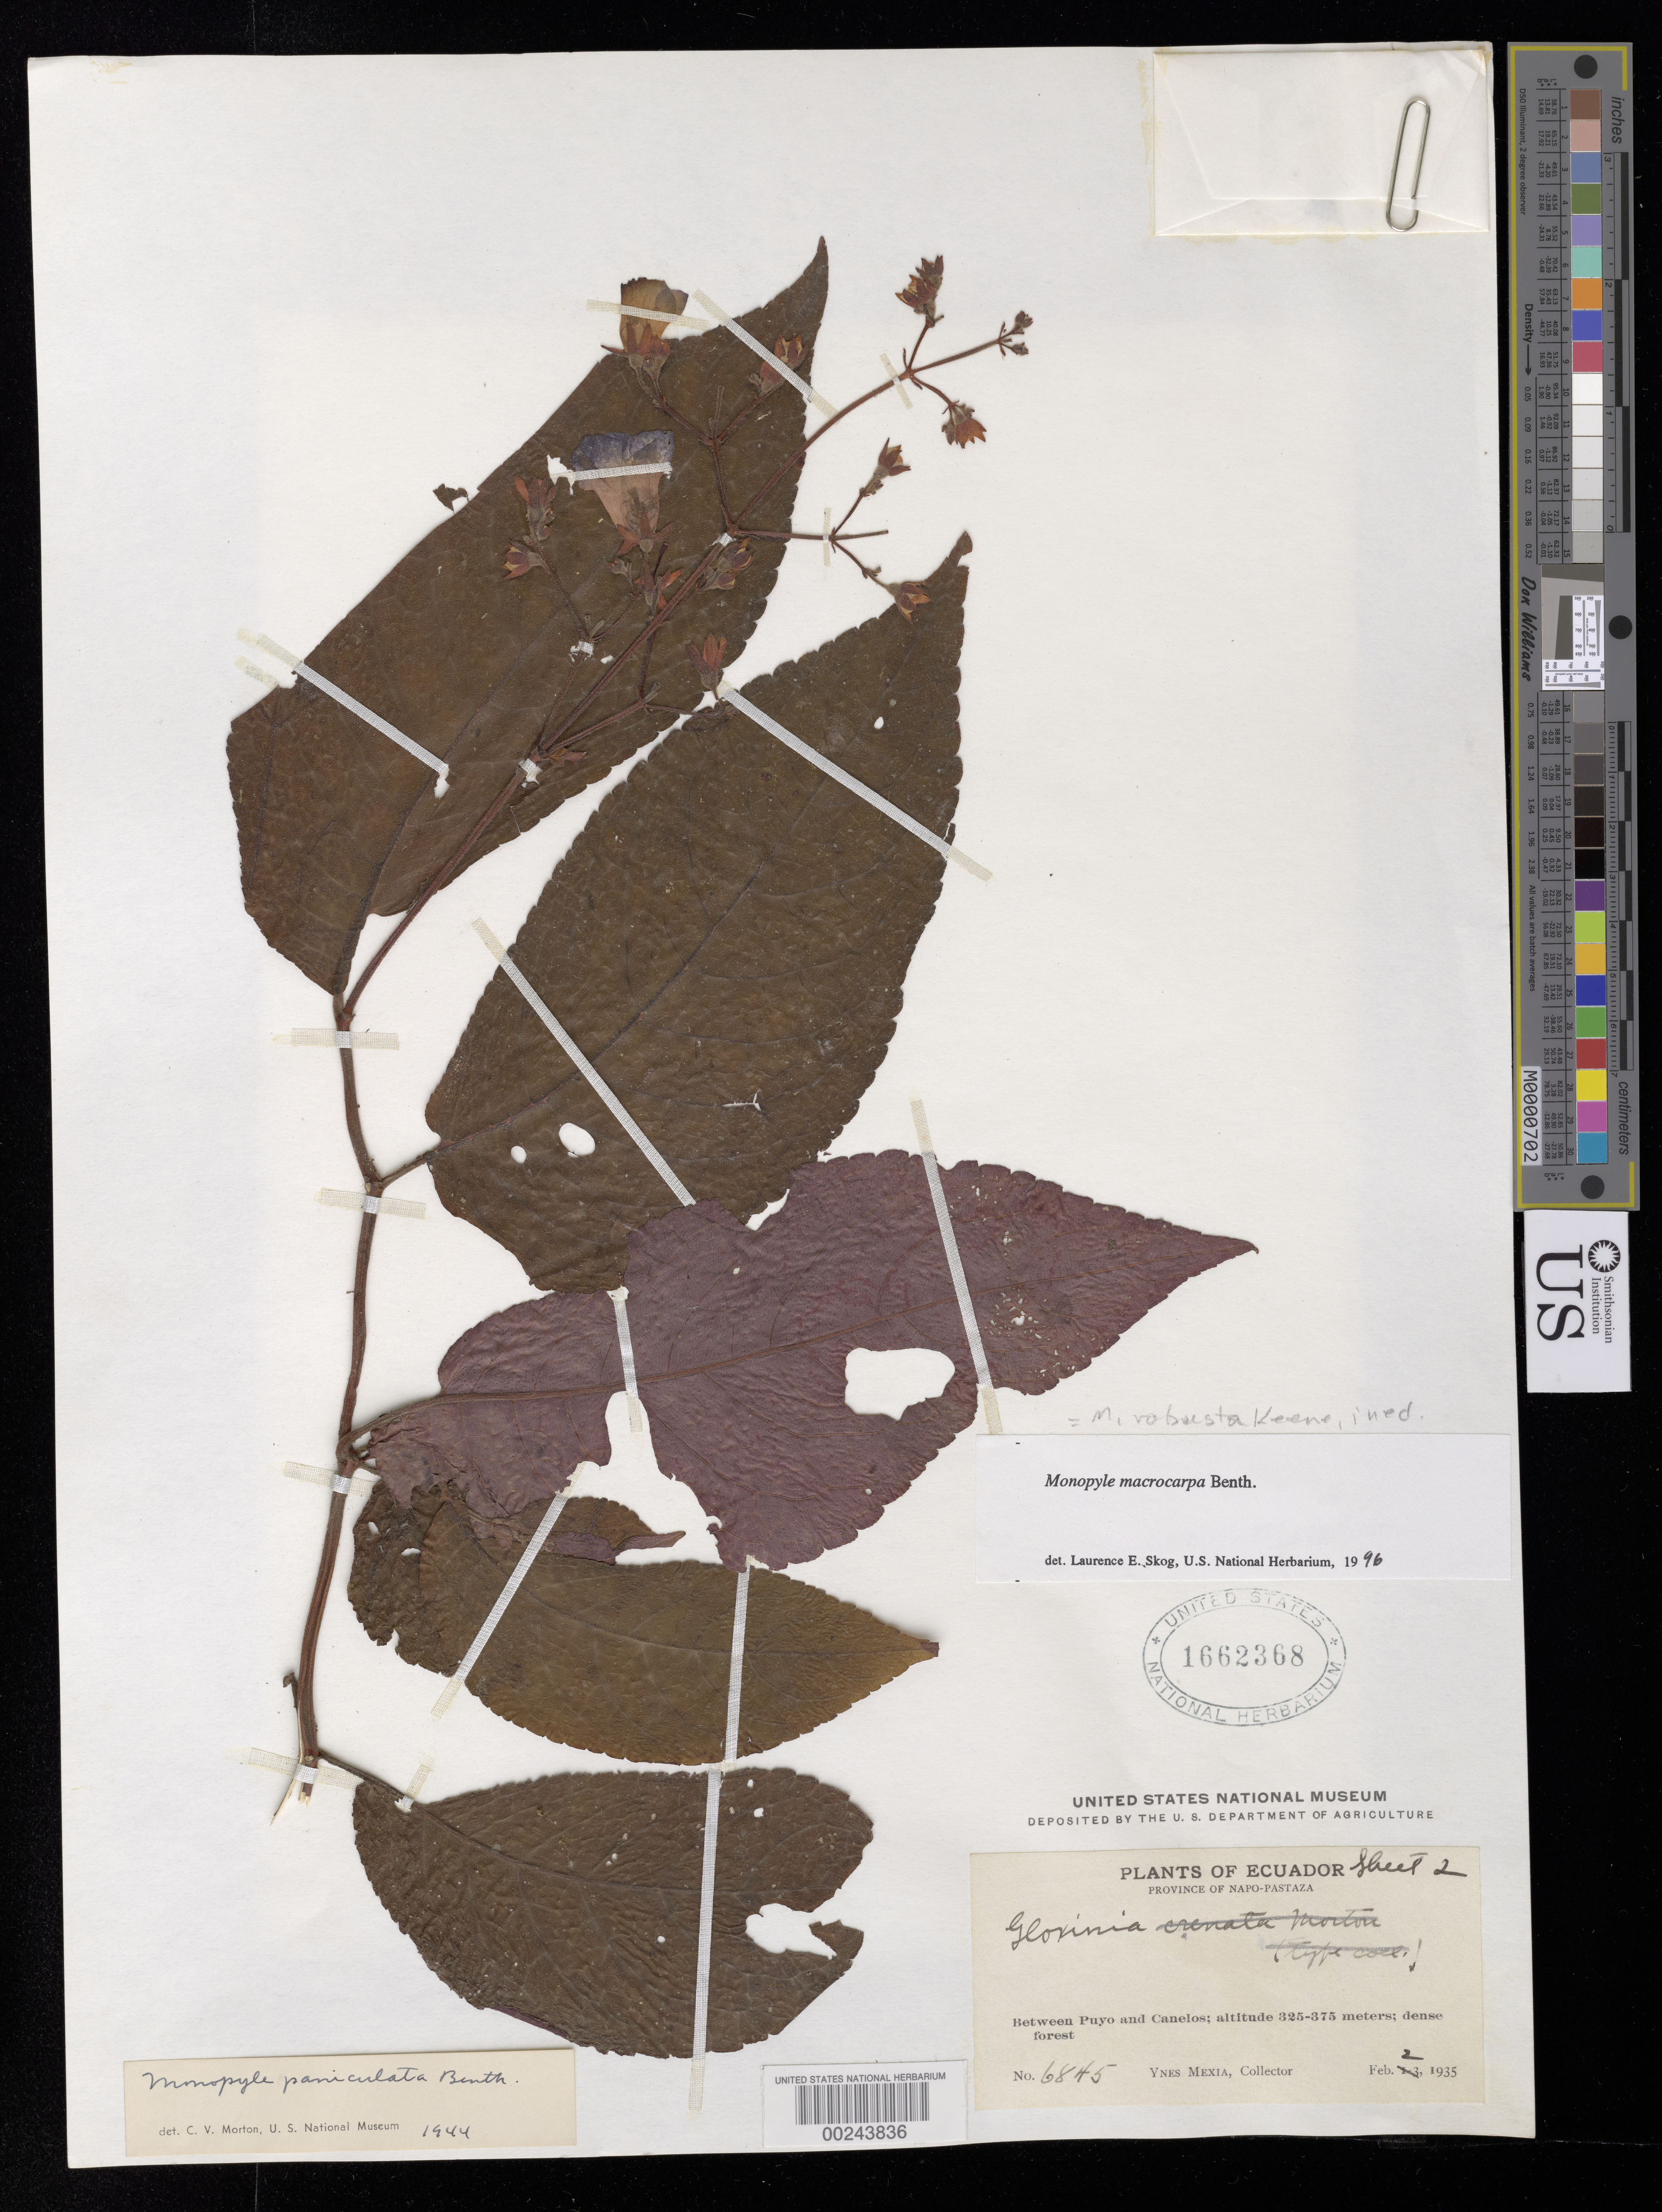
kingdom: Plantae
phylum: Tracheophyta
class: Magnoliopsida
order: Lamiales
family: Gesneriaceae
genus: Monopyle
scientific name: Monopyle macrocarpa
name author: Benth.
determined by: Skog, Laurence E.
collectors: Y. Mexia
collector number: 6845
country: Ecuador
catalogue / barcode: US 1662368